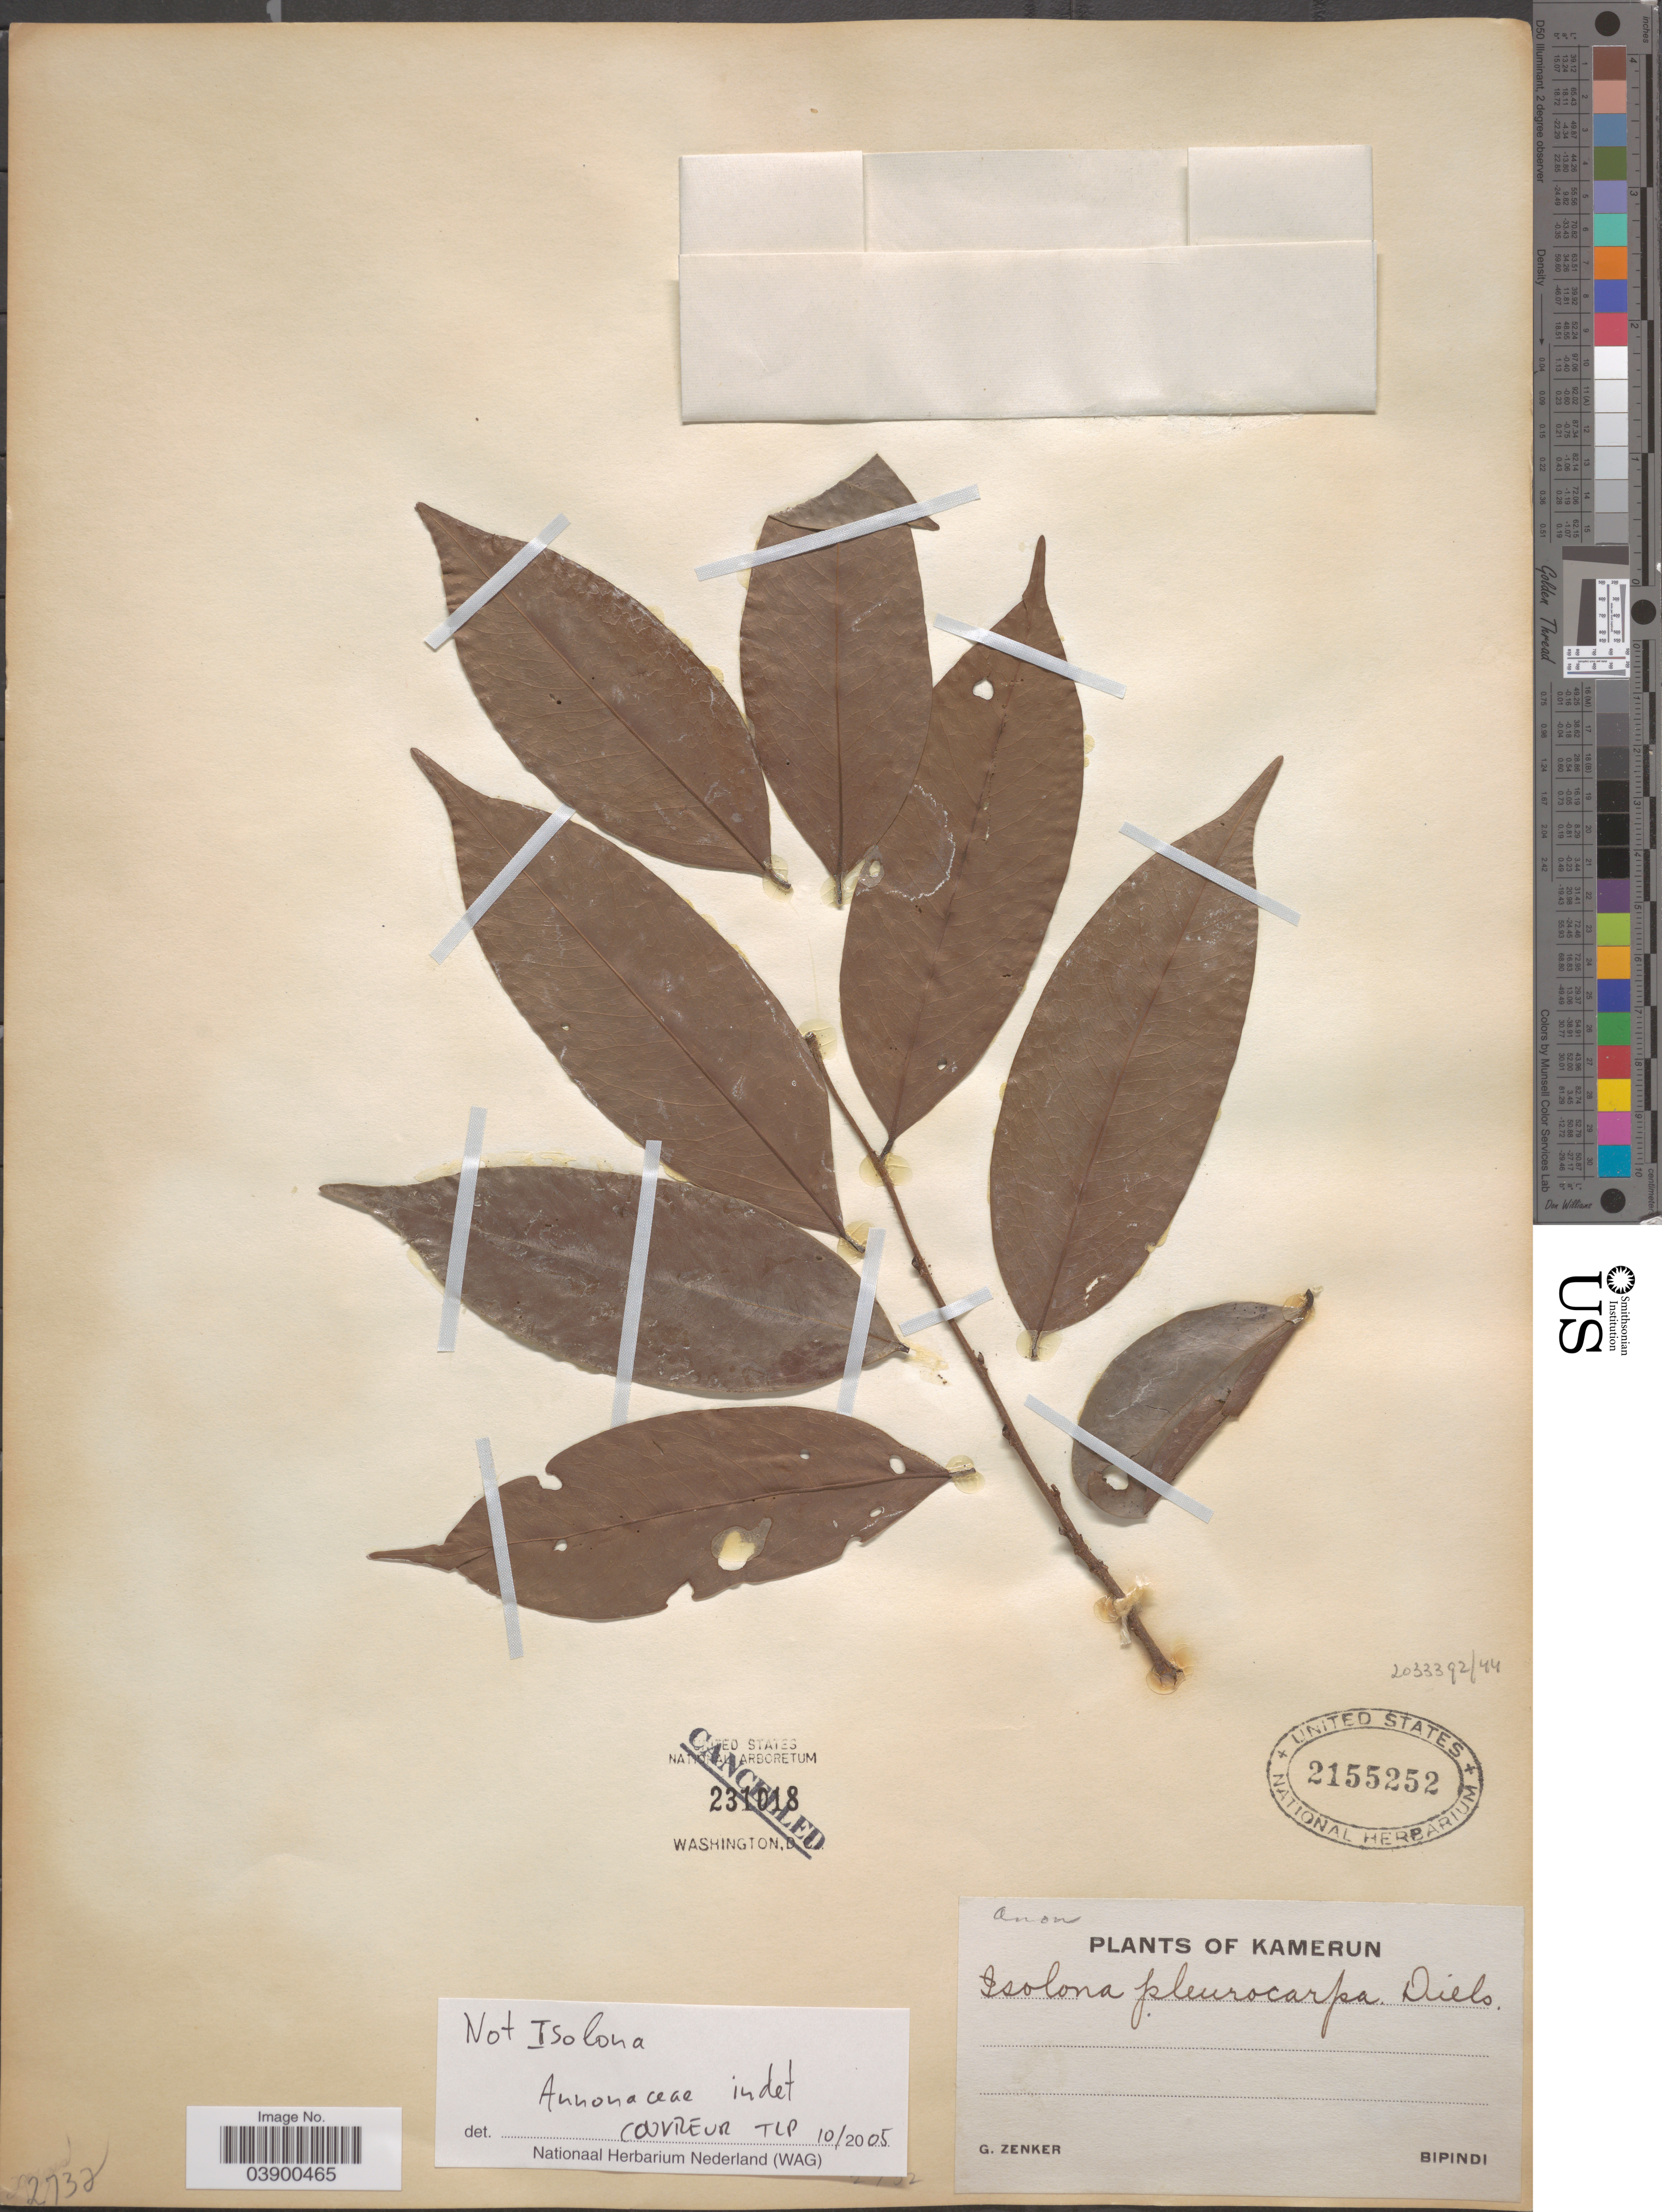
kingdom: Plantae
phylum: Tracheophyta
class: Magnoliopsida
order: Magnoliales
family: Annonaceae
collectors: G. A. Zenker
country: Cameroon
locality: Kamerun. Bipindi.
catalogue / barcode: US 2155252